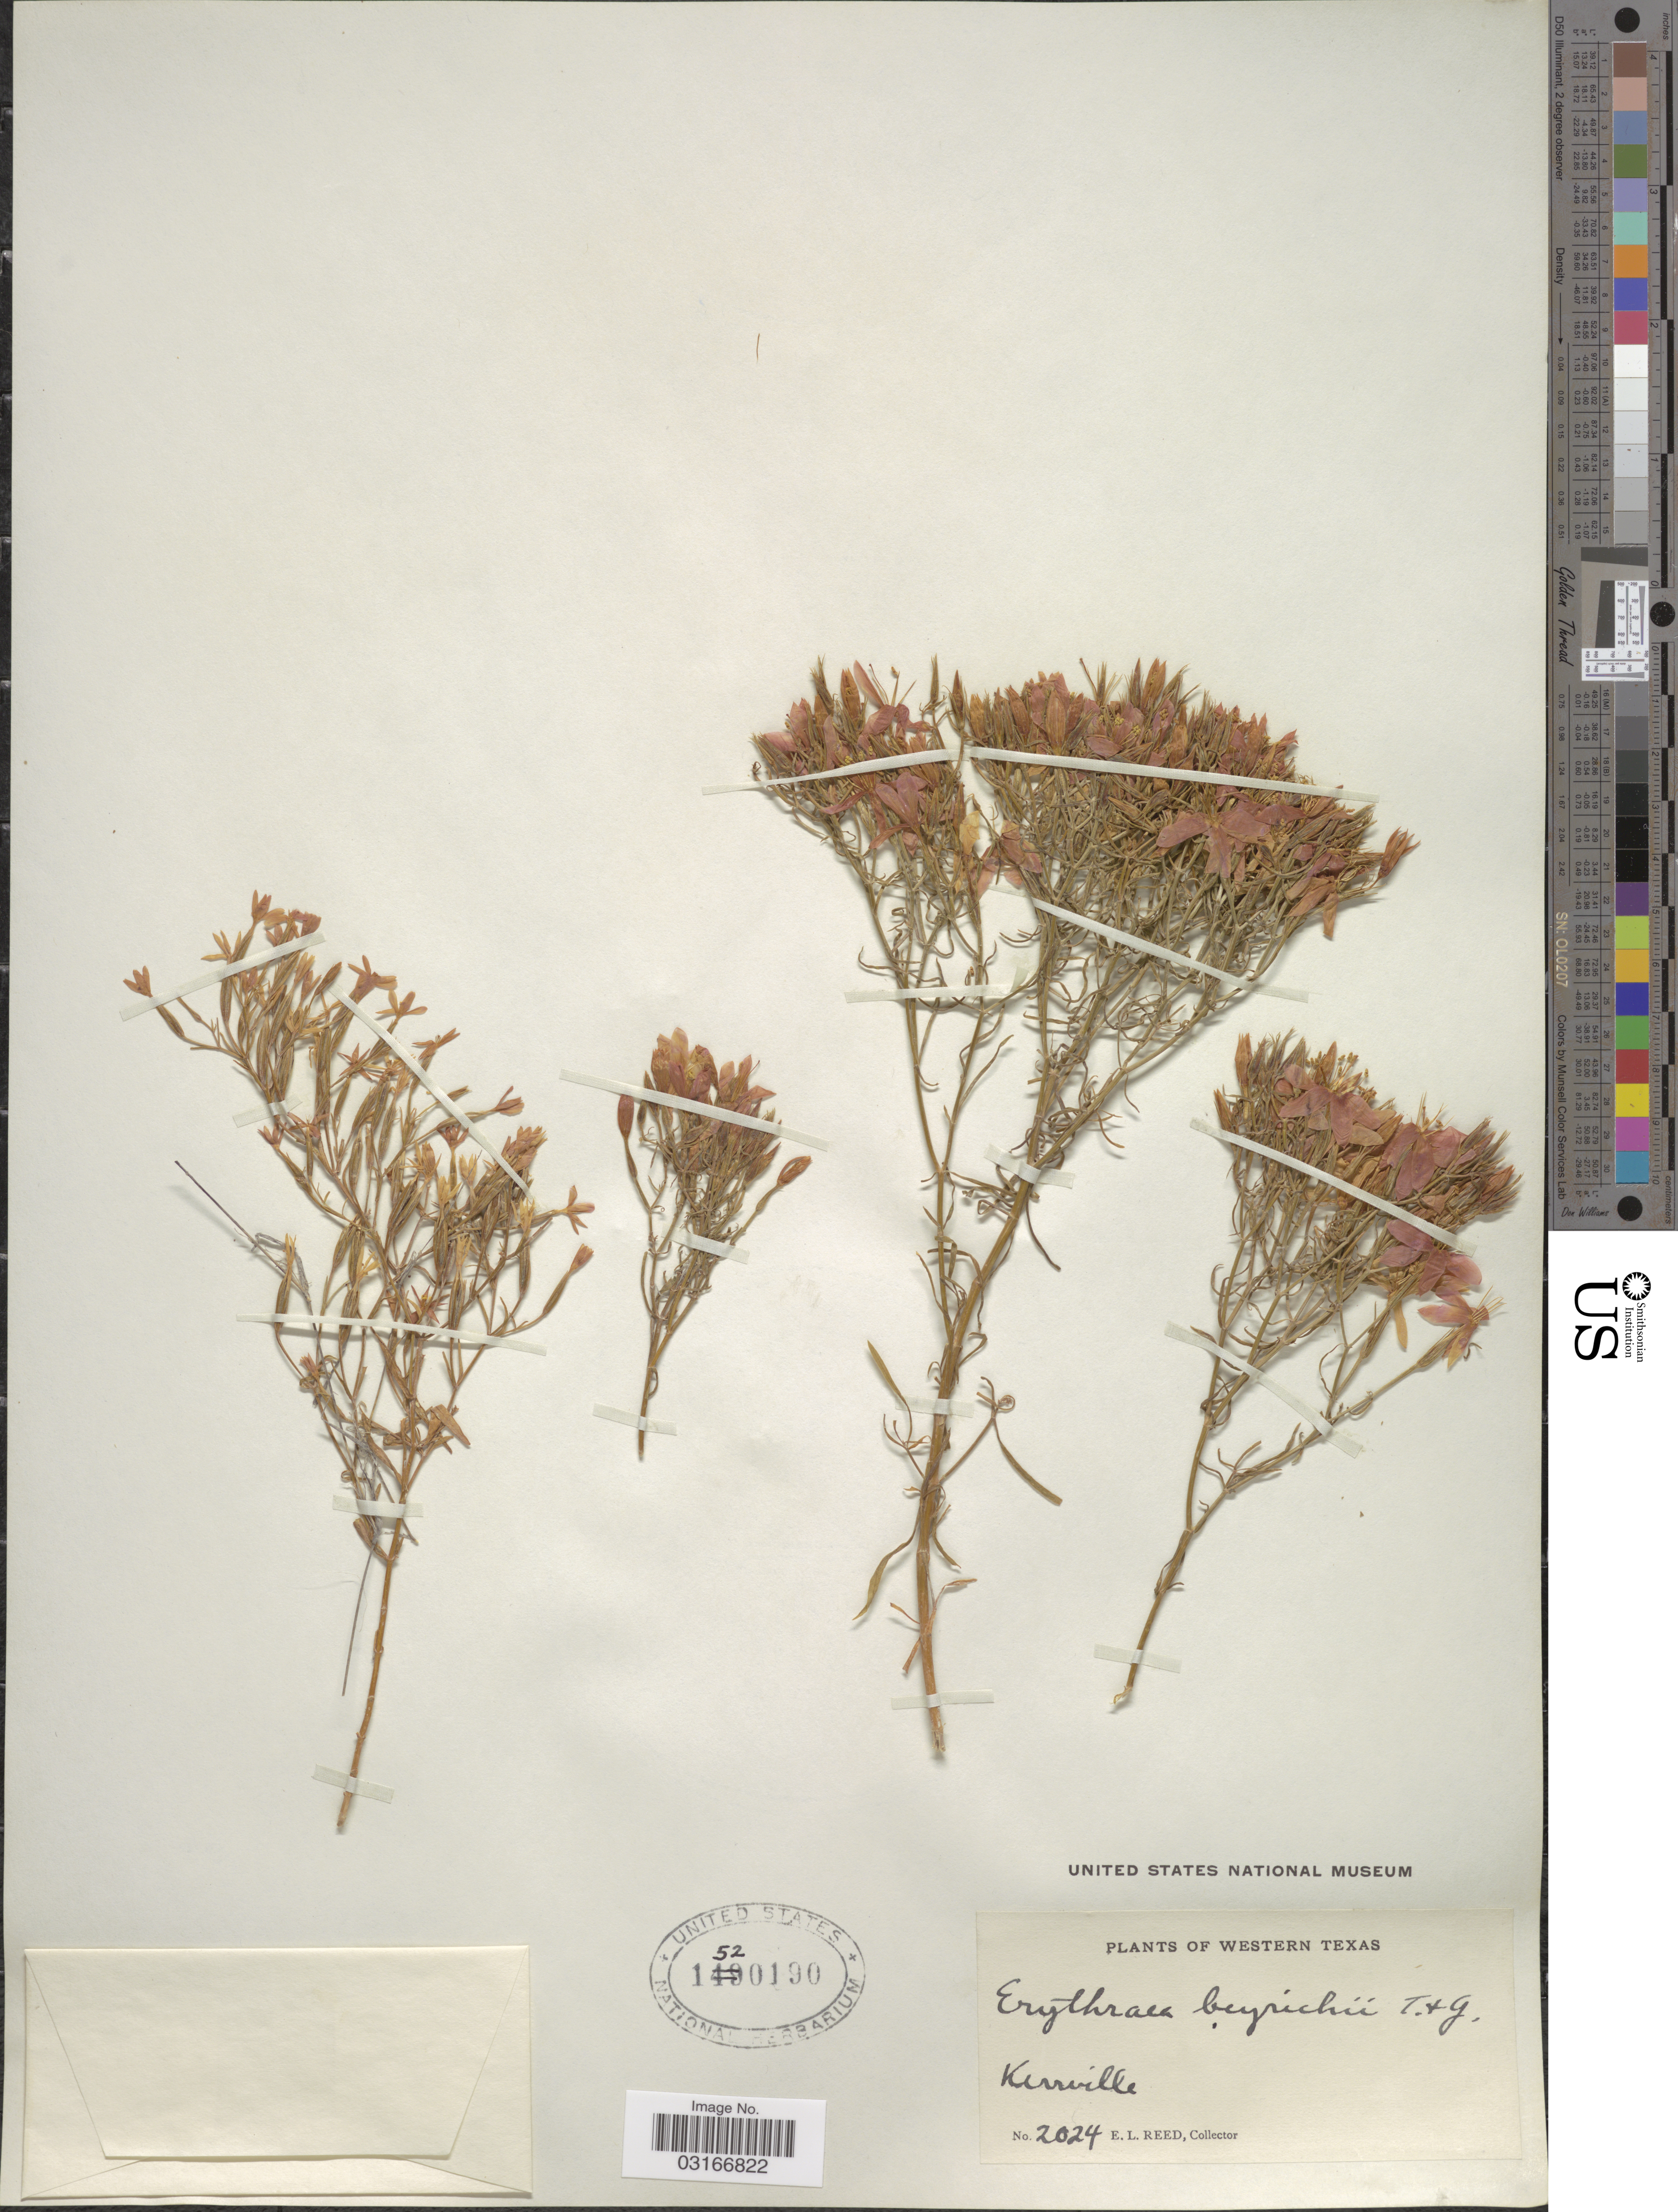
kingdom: Plantae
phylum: Tracheophyta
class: Magnoliopsida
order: Gentianales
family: Gentianaceae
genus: Centaurium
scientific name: Centaurium beyrichii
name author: (Torr.) B.L. Rob.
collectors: E. Reed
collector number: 2024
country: United States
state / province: Texas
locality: Western Texas. Kerrville.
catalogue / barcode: US 1520190